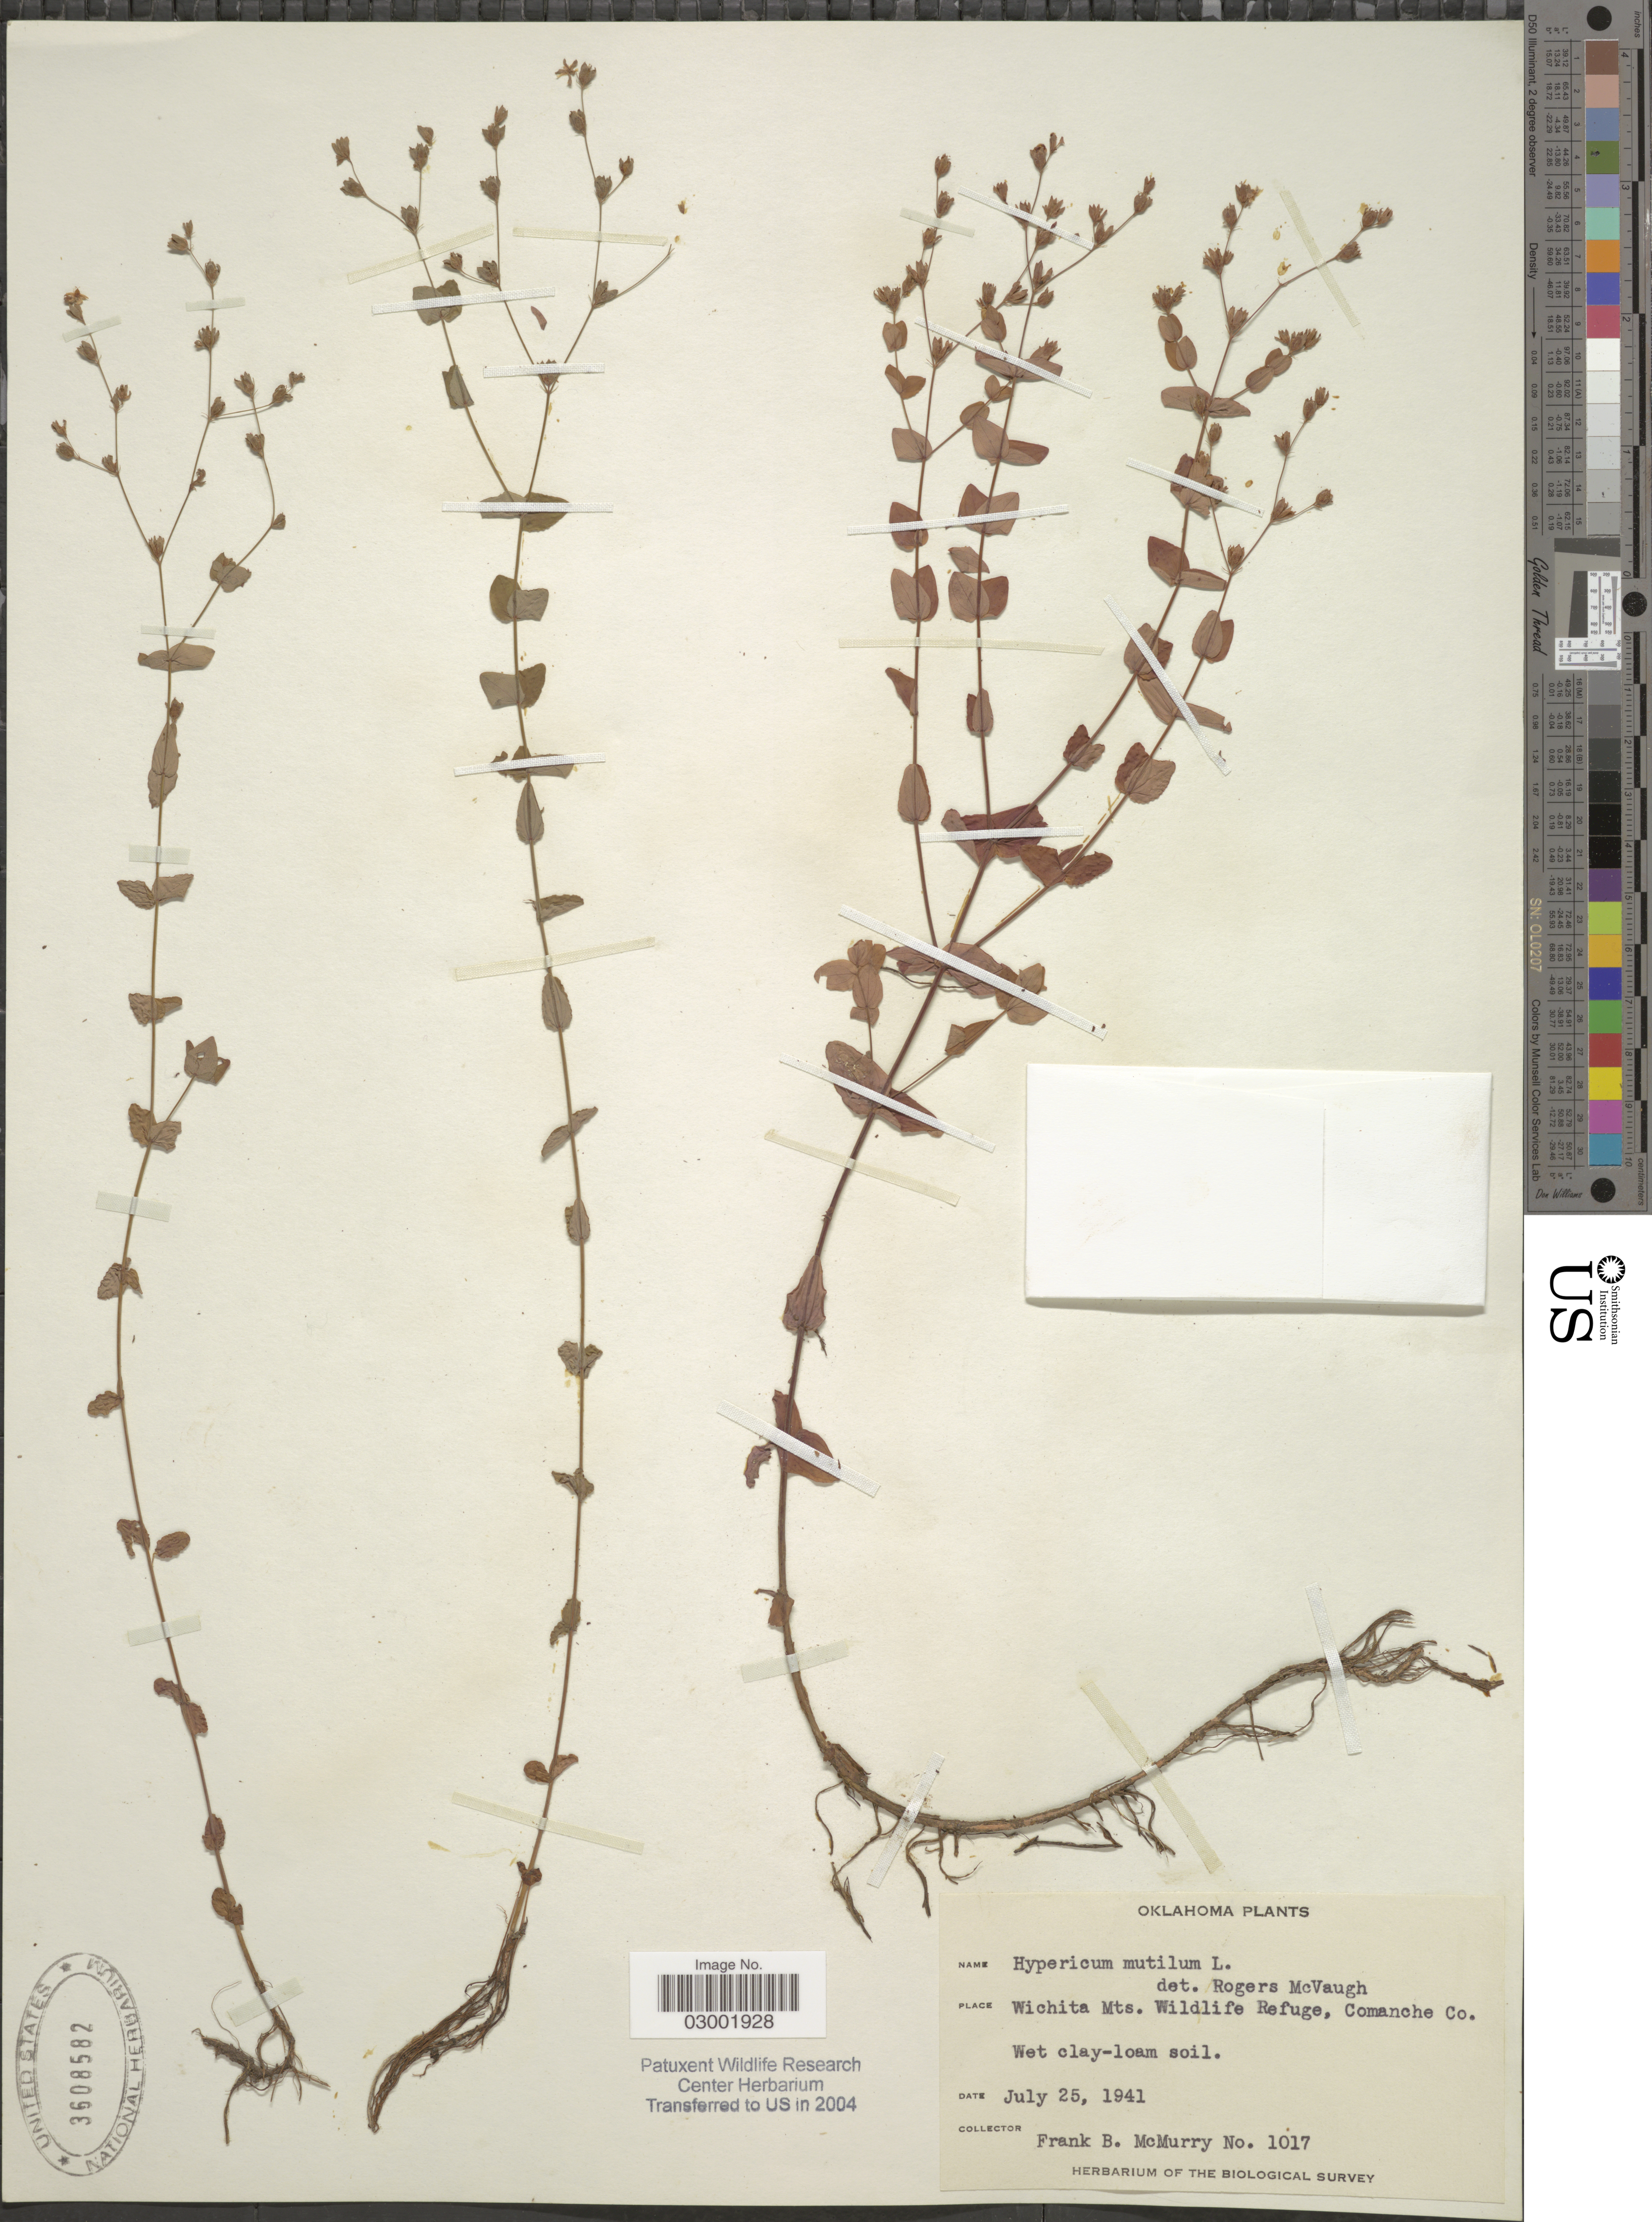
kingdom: Plantae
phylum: Tracheophyta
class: Magnoliopsida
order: Malpighiales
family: Hypericaceae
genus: Hypericum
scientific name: Hypericum mutilum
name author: L.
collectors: F. B. McMurry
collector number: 1017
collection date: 1941-07-25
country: United States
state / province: Oklahoma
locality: Wichita Mts. Wildlife Refuge, Comanche Co.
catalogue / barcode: US 3608582